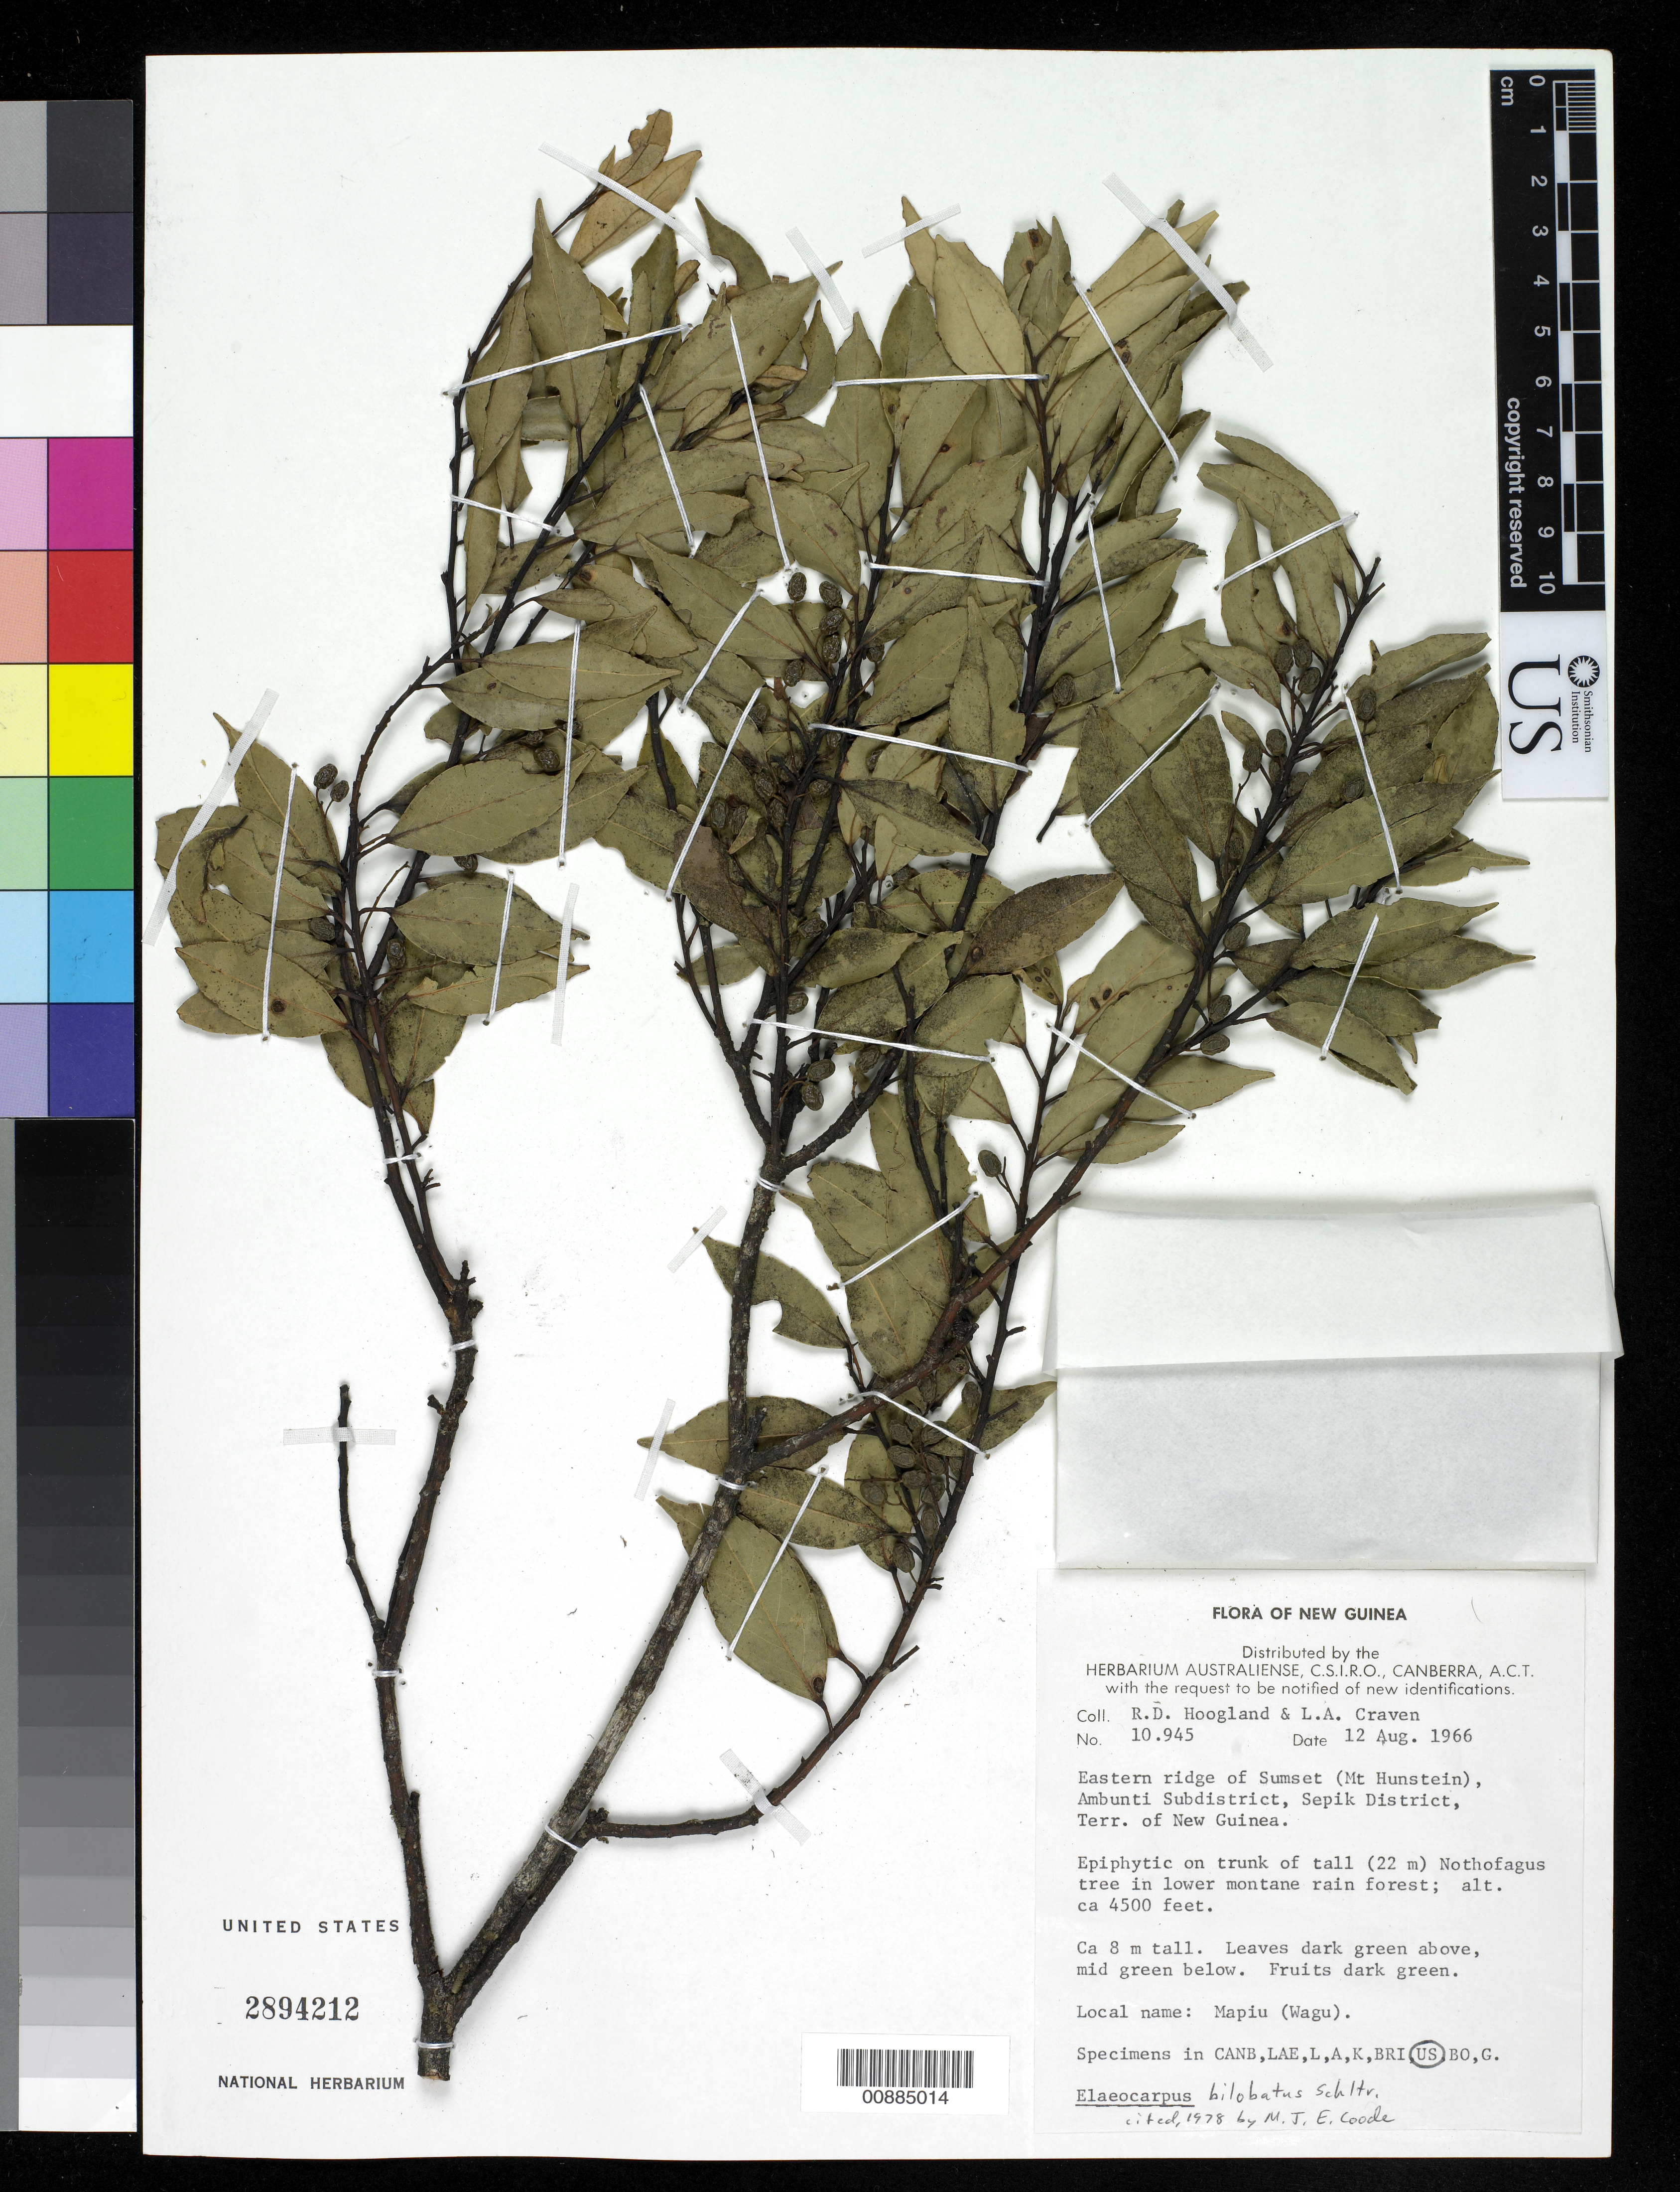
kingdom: Plantae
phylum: Tracheophyta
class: Magnoliopsida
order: Oxalidales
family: Elaeocarpaceae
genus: Elaeocarpus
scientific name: Elaeocarpus bilobatus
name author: Schltr.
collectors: R. D. Hoogland & L. A. Craven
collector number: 10945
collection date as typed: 12 Aug 1966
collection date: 1966-08-12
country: Papua New Guinea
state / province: East Sepik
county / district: Ambunti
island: New Guinea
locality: Sepik District, Ambunti Subdistrict, Eastern ridge of Sumet (Mt. Hunstein)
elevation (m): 1372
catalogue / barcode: US 2894212